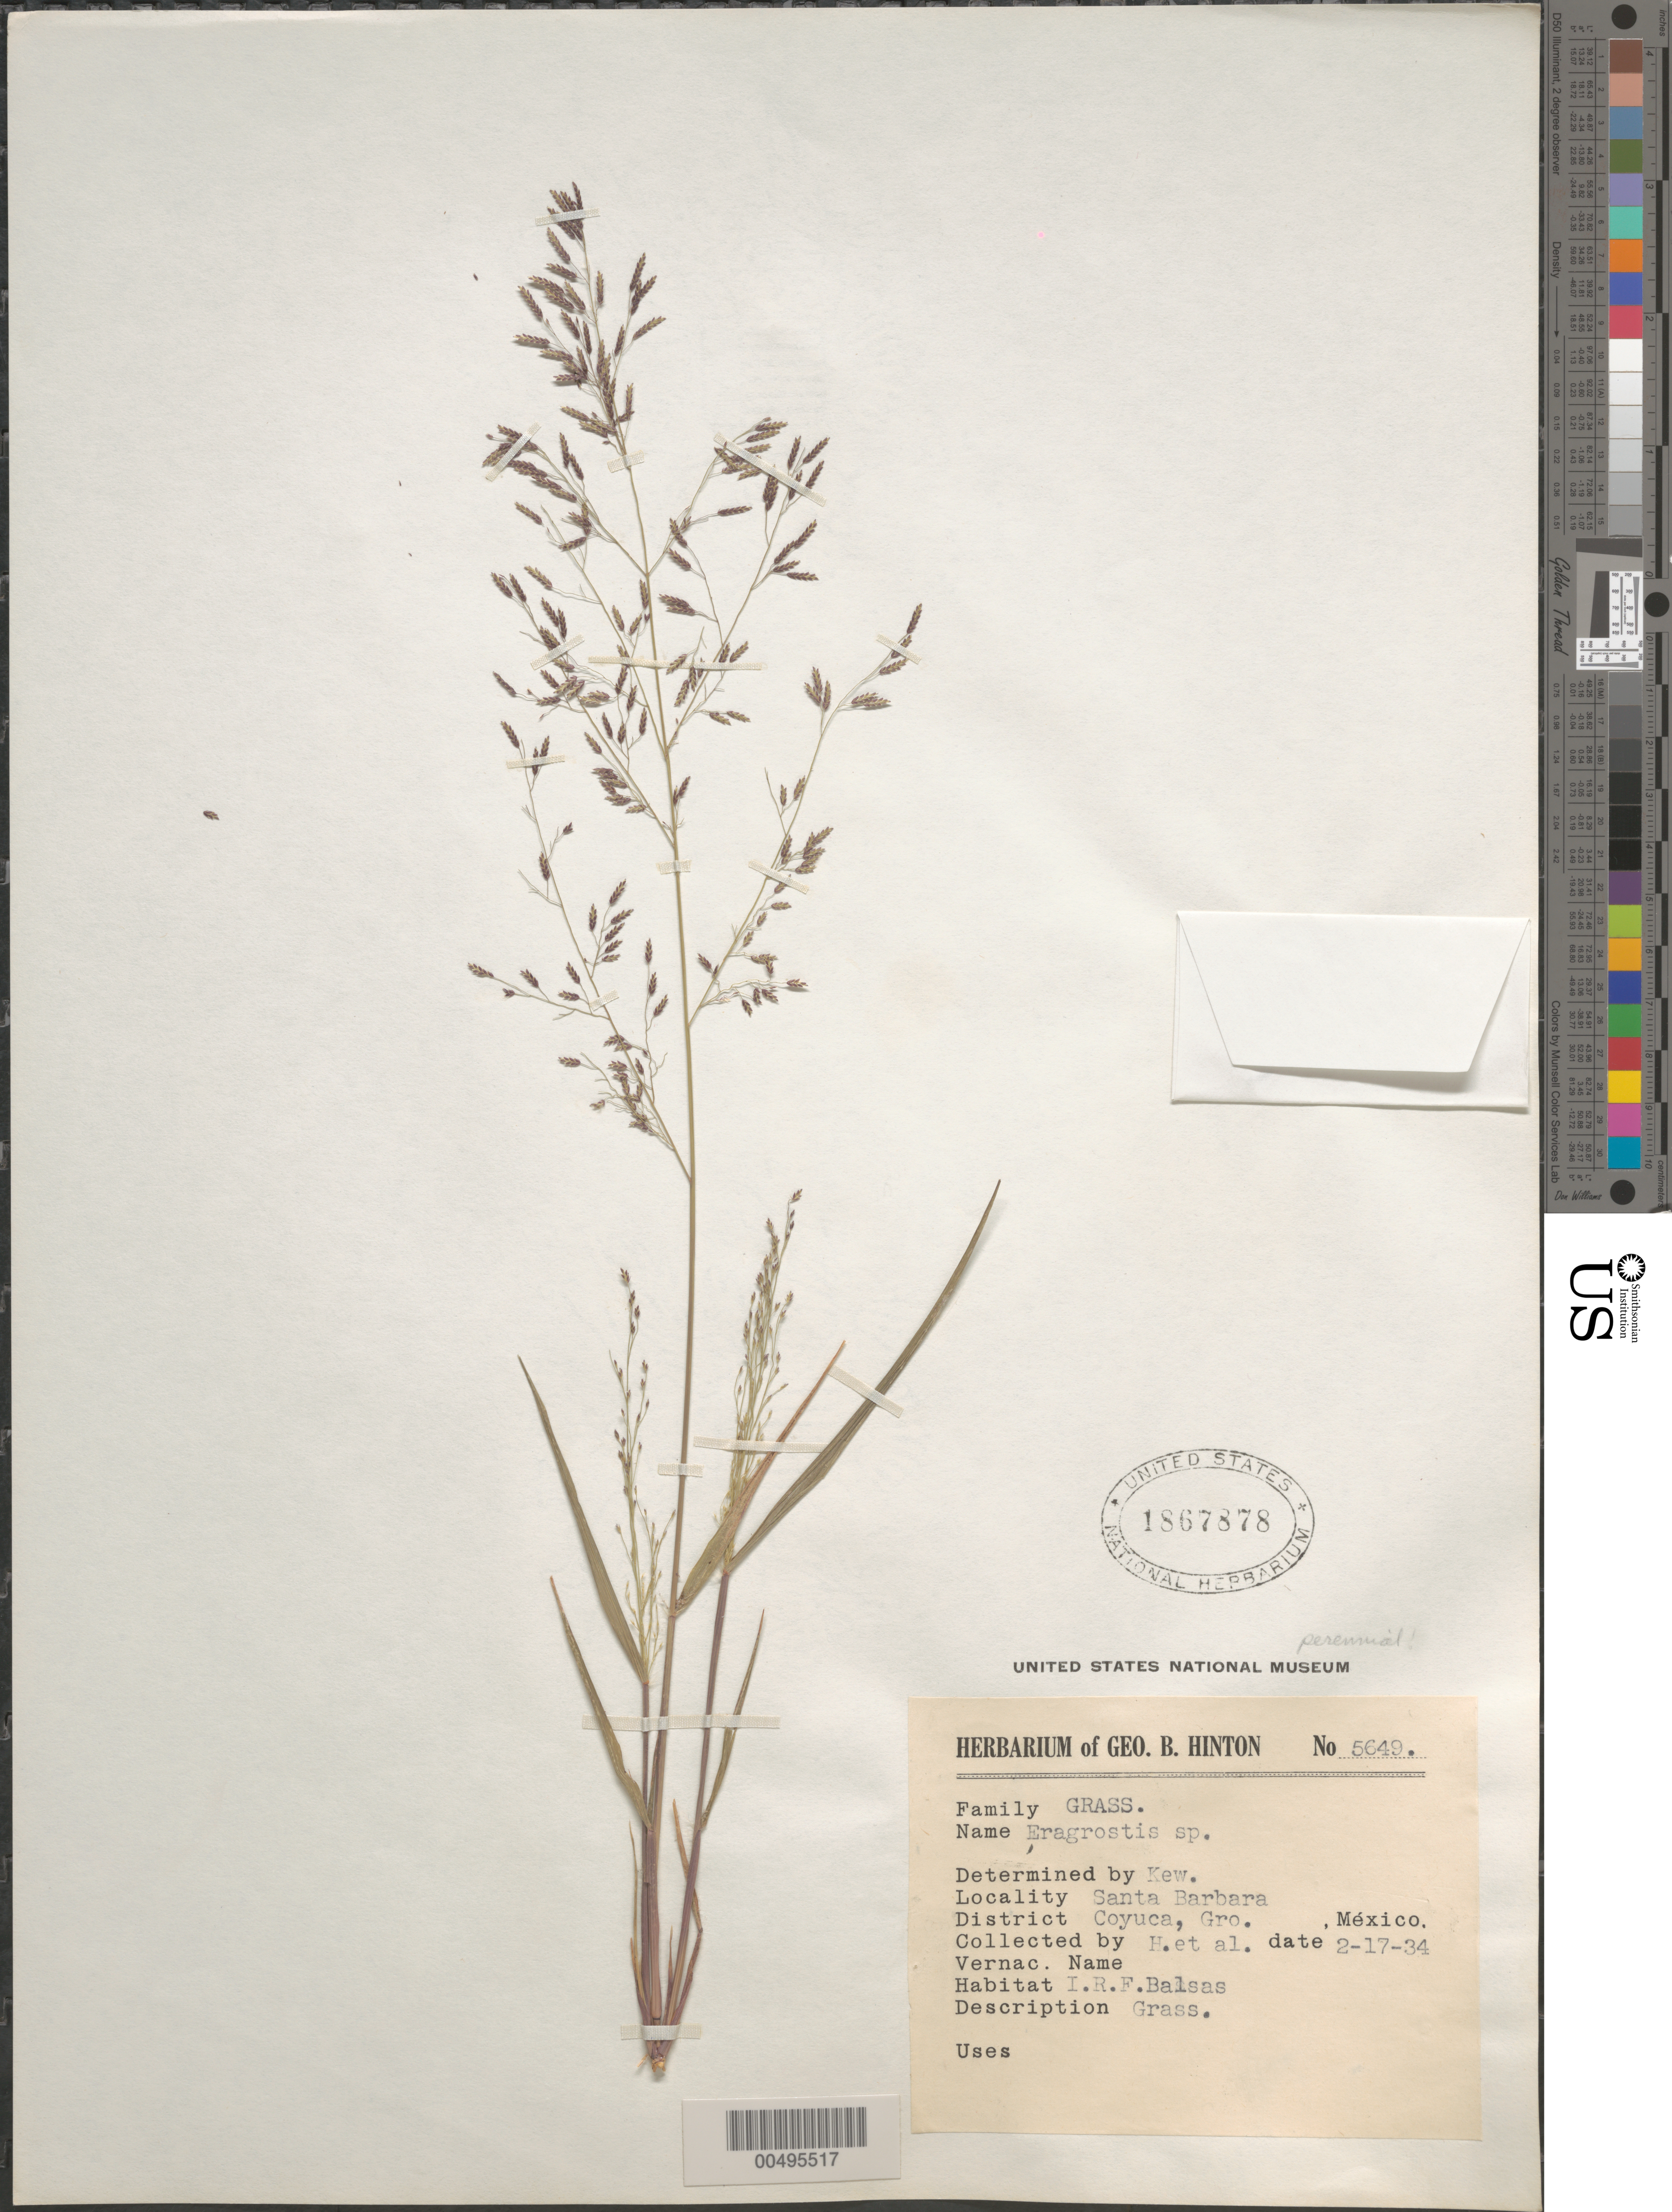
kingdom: Plantae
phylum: Tracheophyta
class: Liliopsida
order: Poales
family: Poaceae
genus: Eragrostis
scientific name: Eragrostis glandulosa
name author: L.H. Harv.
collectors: G. B. Hinton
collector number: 5649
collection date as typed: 17 Feb 1934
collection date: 1934-02-17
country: Mexico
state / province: Guerrero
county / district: Coyuca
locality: Santa Barbara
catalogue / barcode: US 1867878